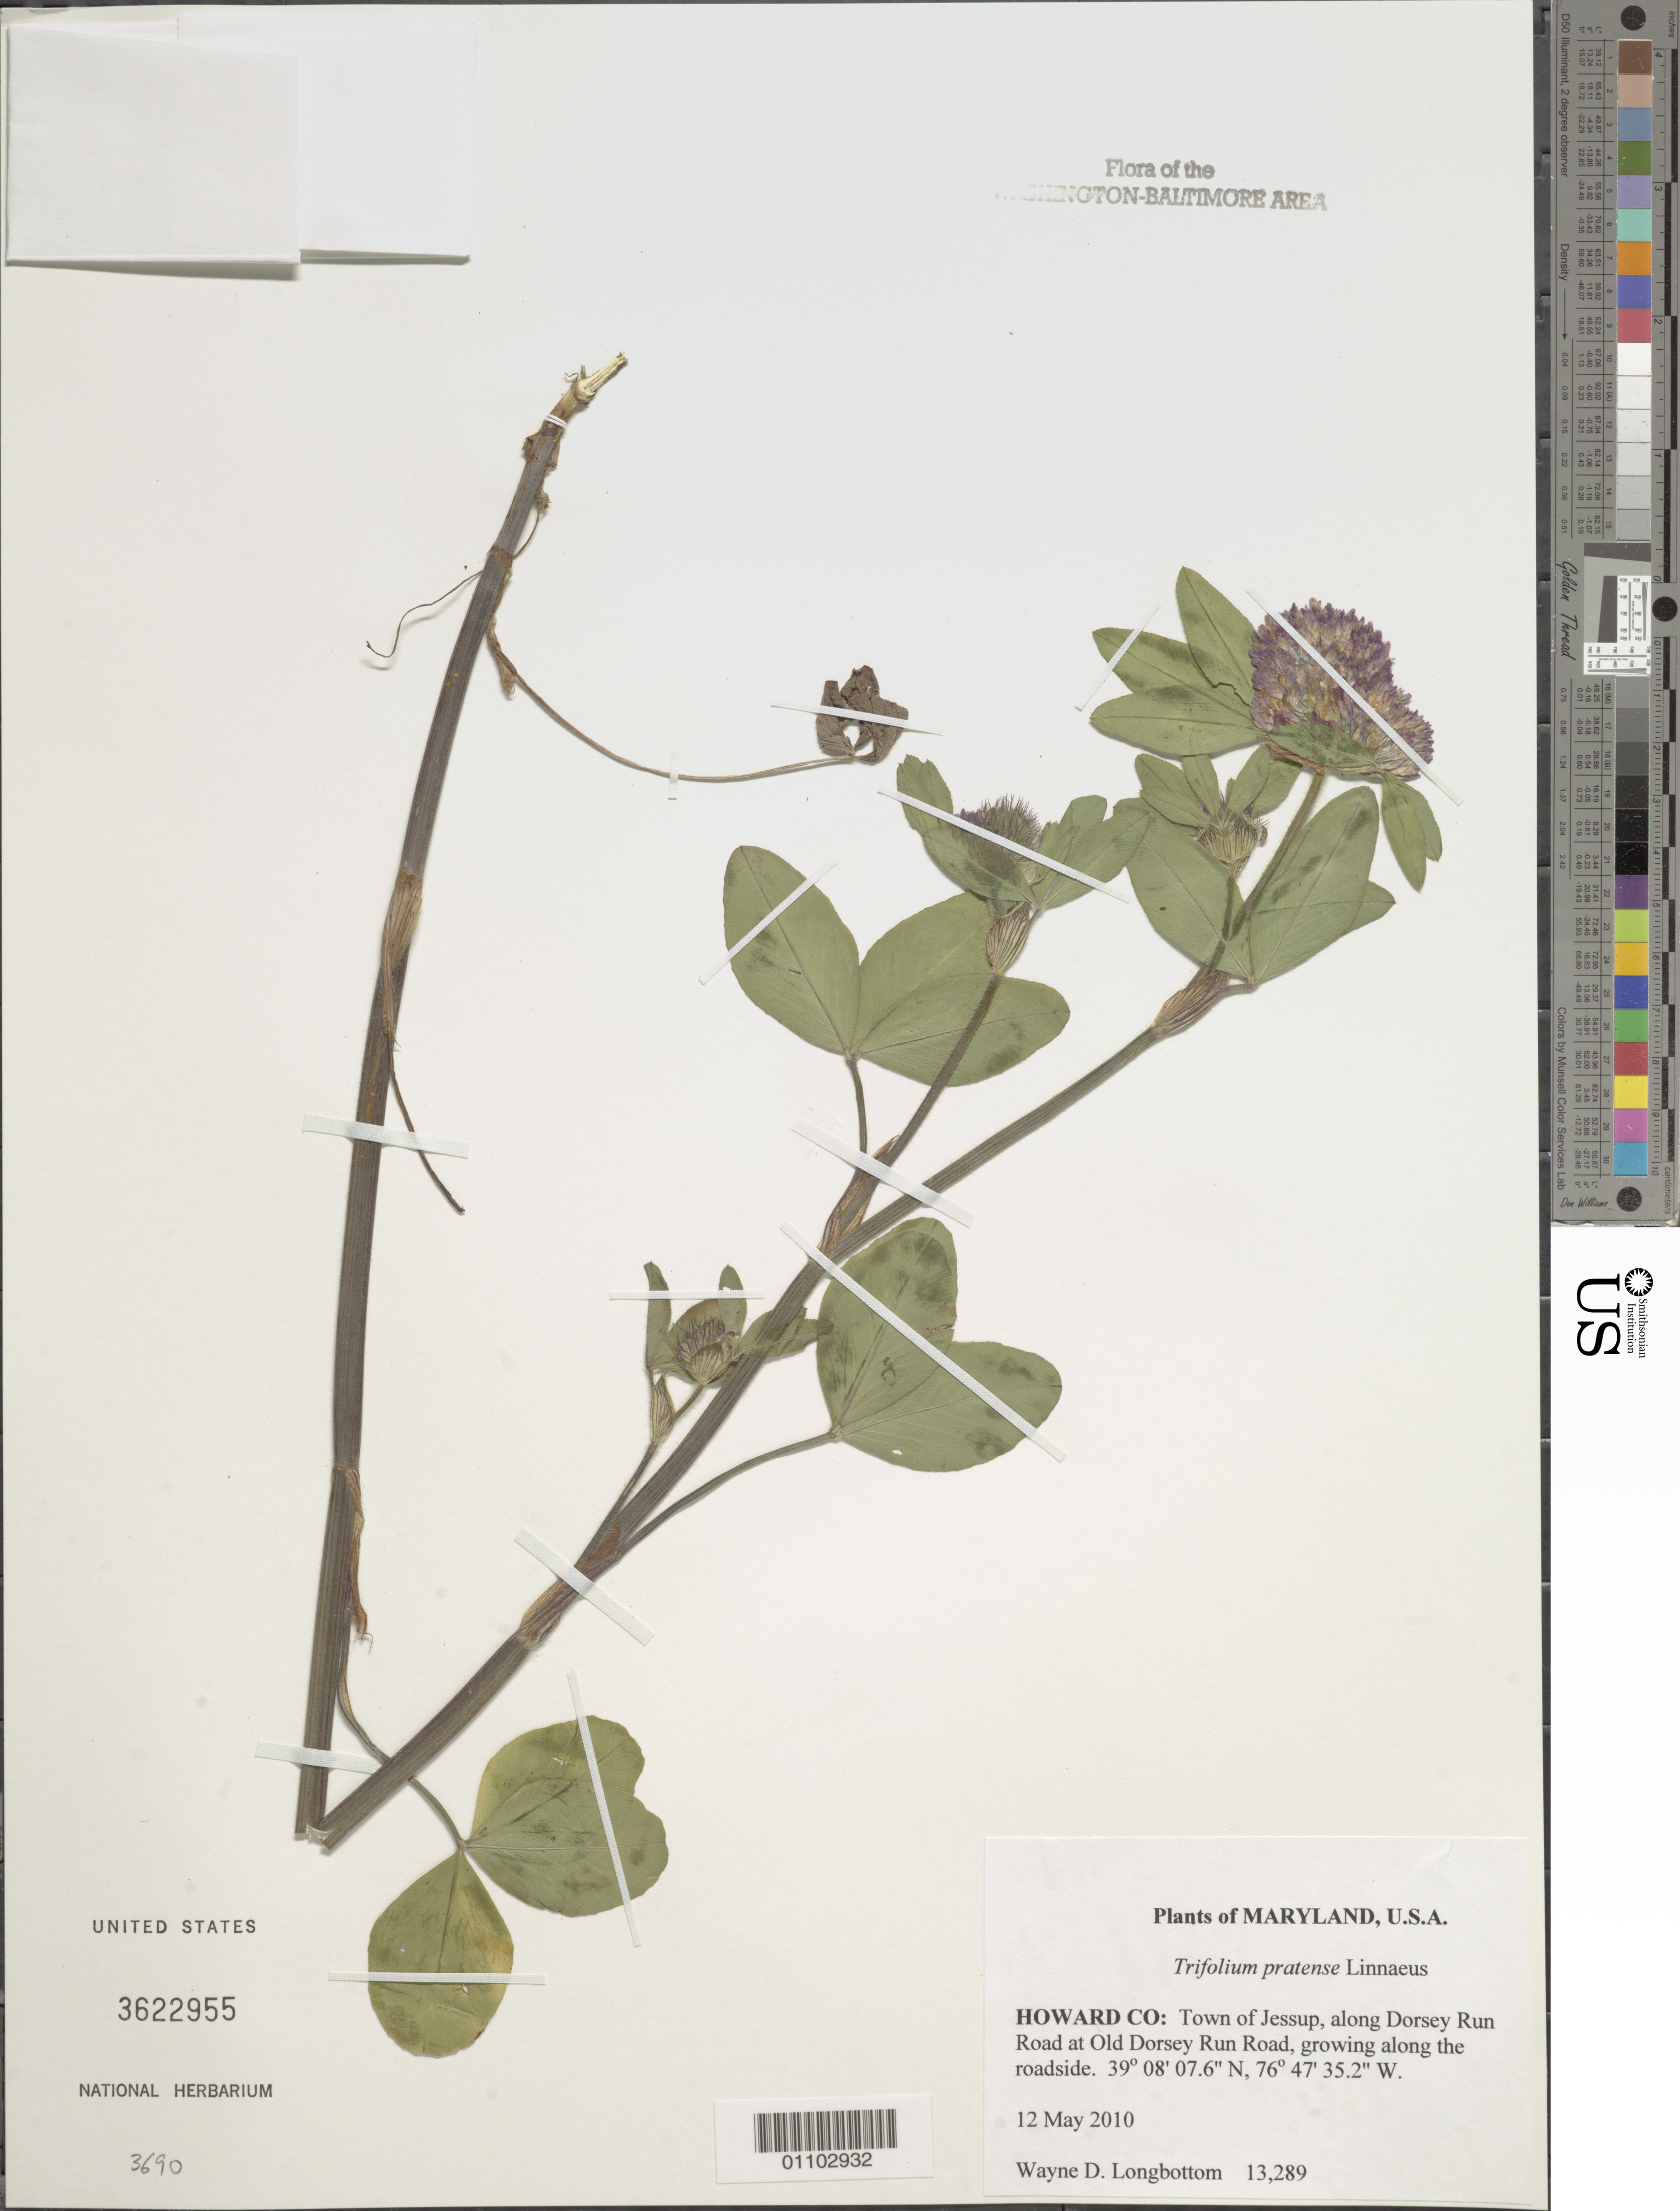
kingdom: Plantae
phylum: Tracheophyta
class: Magnoliopsida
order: Fabales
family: Fabaceae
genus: Trifolium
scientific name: Trifolium pratense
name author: L.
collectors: W. D. Longbottom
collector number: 13289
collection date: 2010-05-12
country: United States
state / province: Maryland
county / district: Howard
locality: Town of Jessup, along Dorsey Run Road at Old Dorsey Run Road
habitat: Growing along the roadside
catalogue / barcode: US 3622955